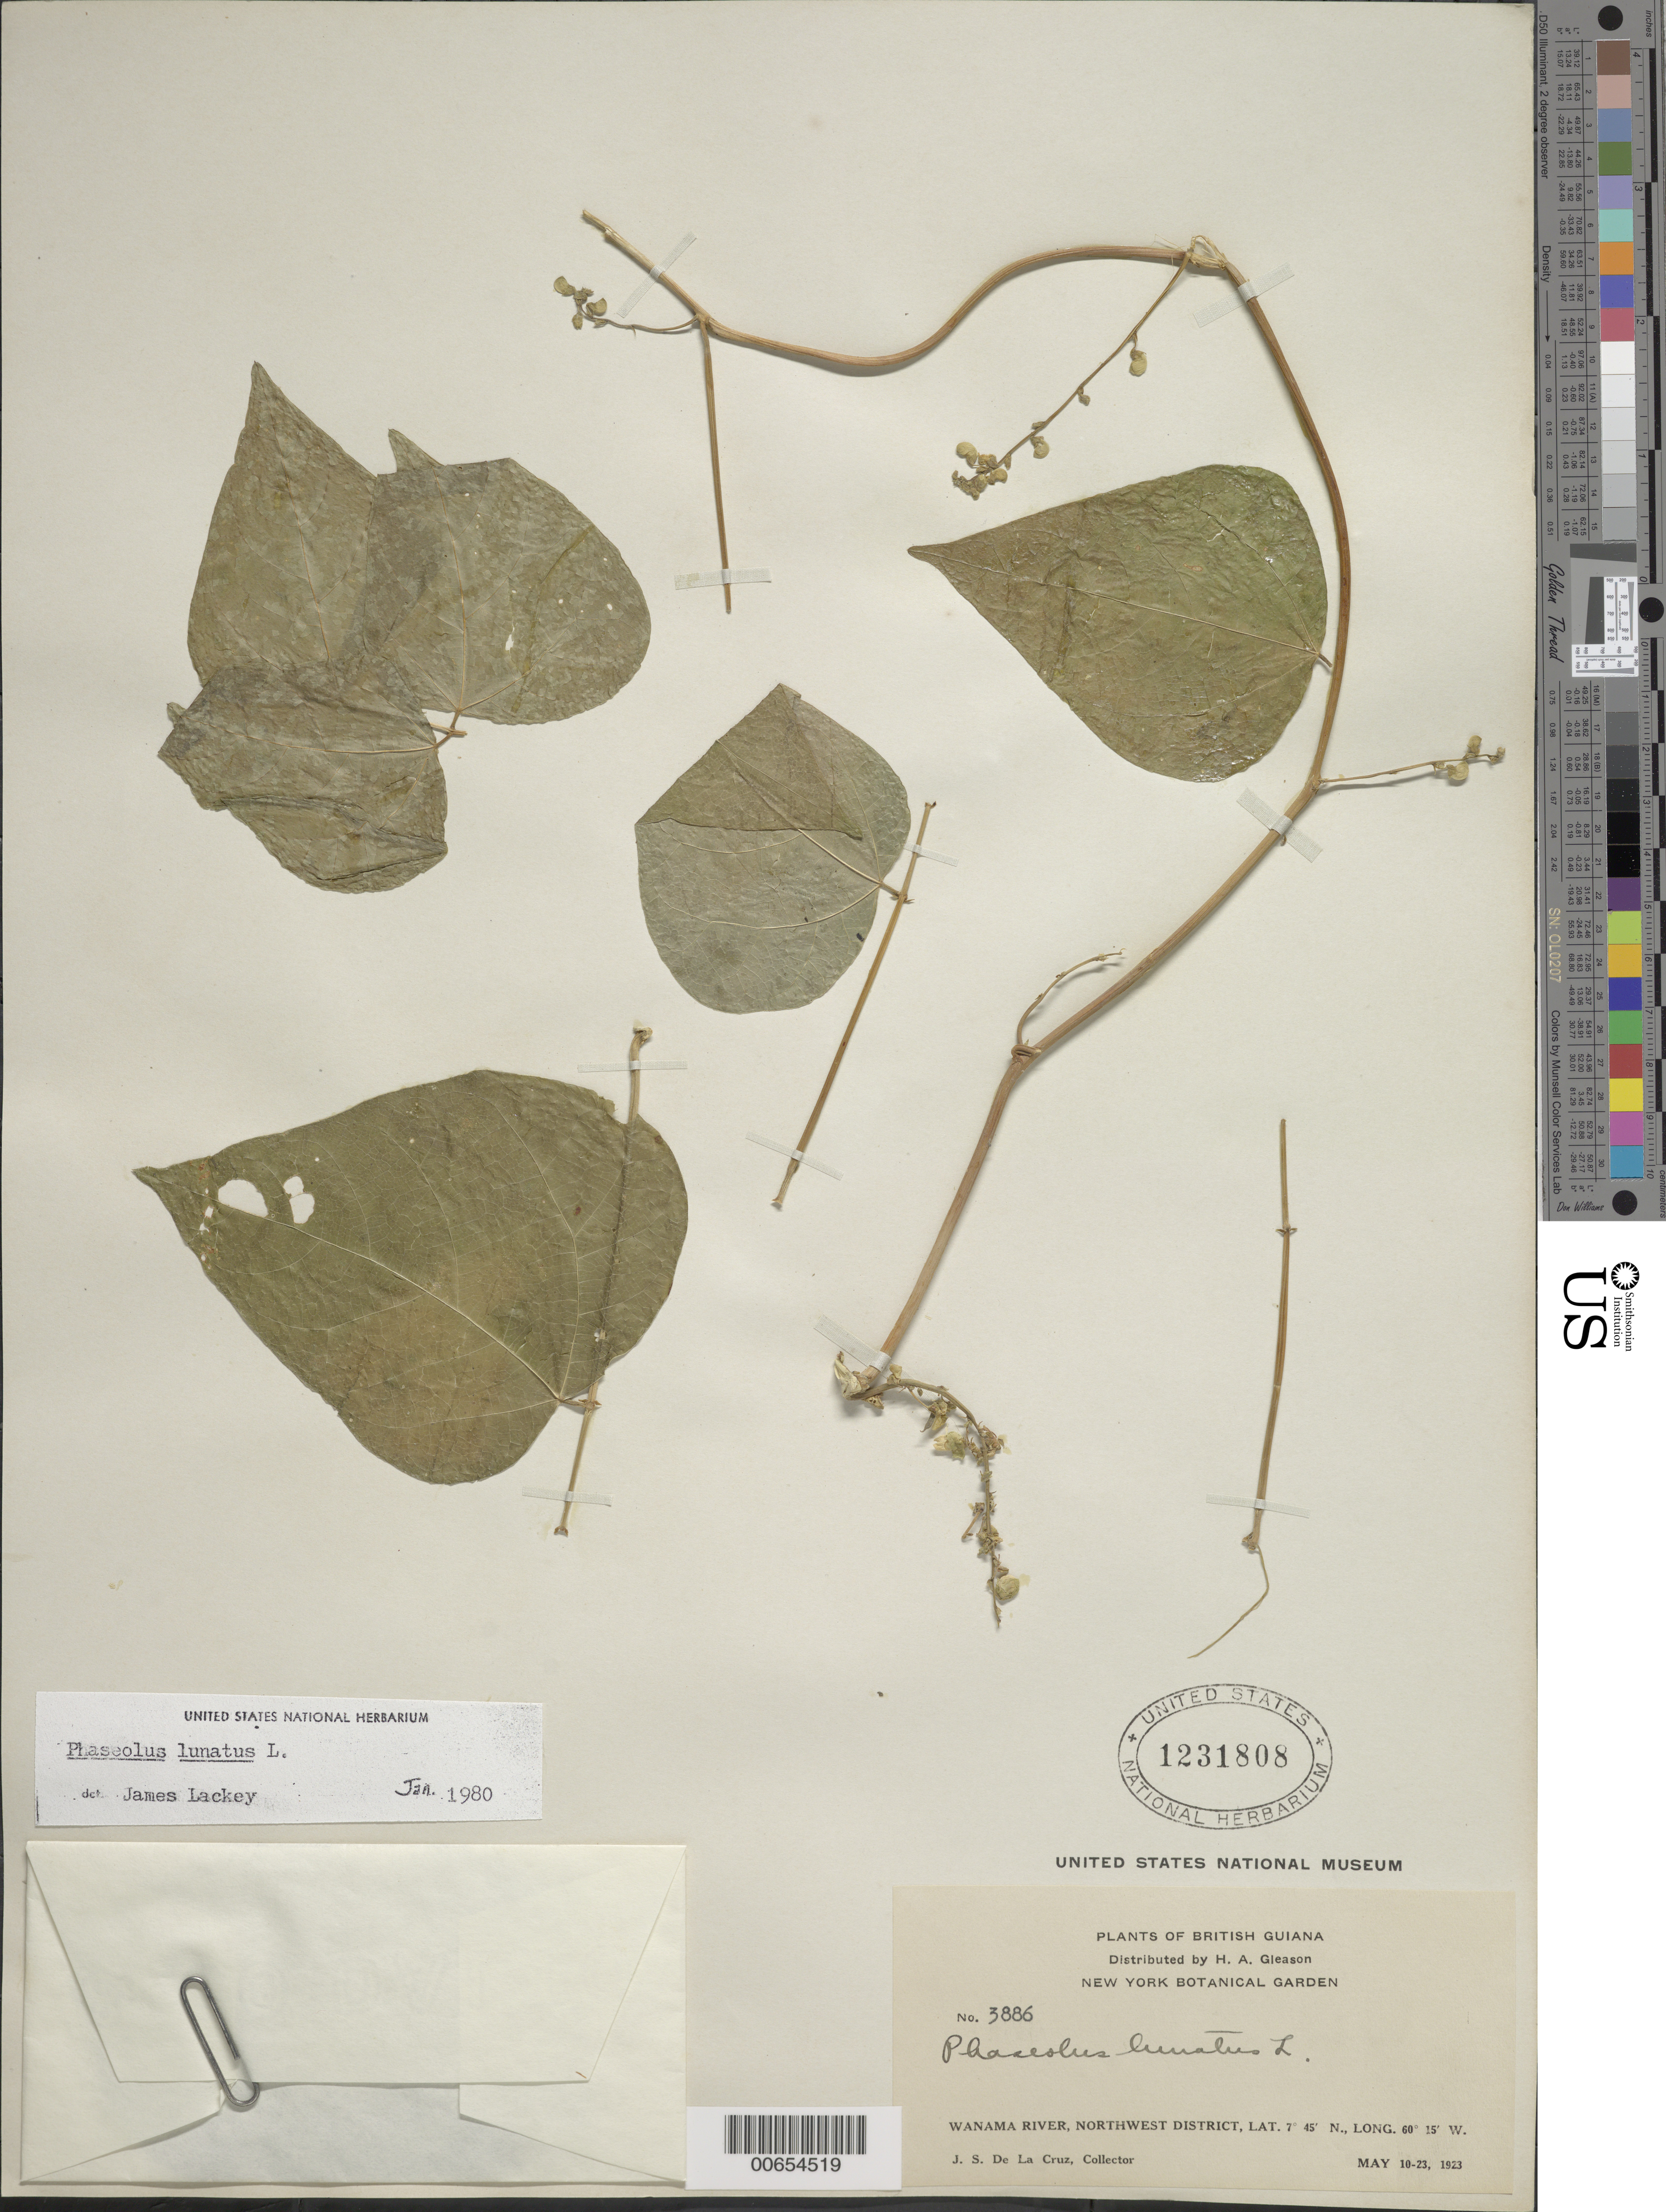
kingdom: Plantae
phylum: Tracheophyta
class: Magnoliopsida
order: Fabales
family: Fabaceae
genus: Phaseolus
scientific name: Phaseolus lunatus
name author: L.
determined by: Lackey, J.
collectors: J. S. de la Cruz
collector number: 3886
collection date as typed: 10-May-23 to 23-May-23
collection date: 1923-05-10/1923-05-23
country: Guyana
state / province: Barima-Waini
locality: Wanama R., NW District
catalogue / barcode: US 1231808